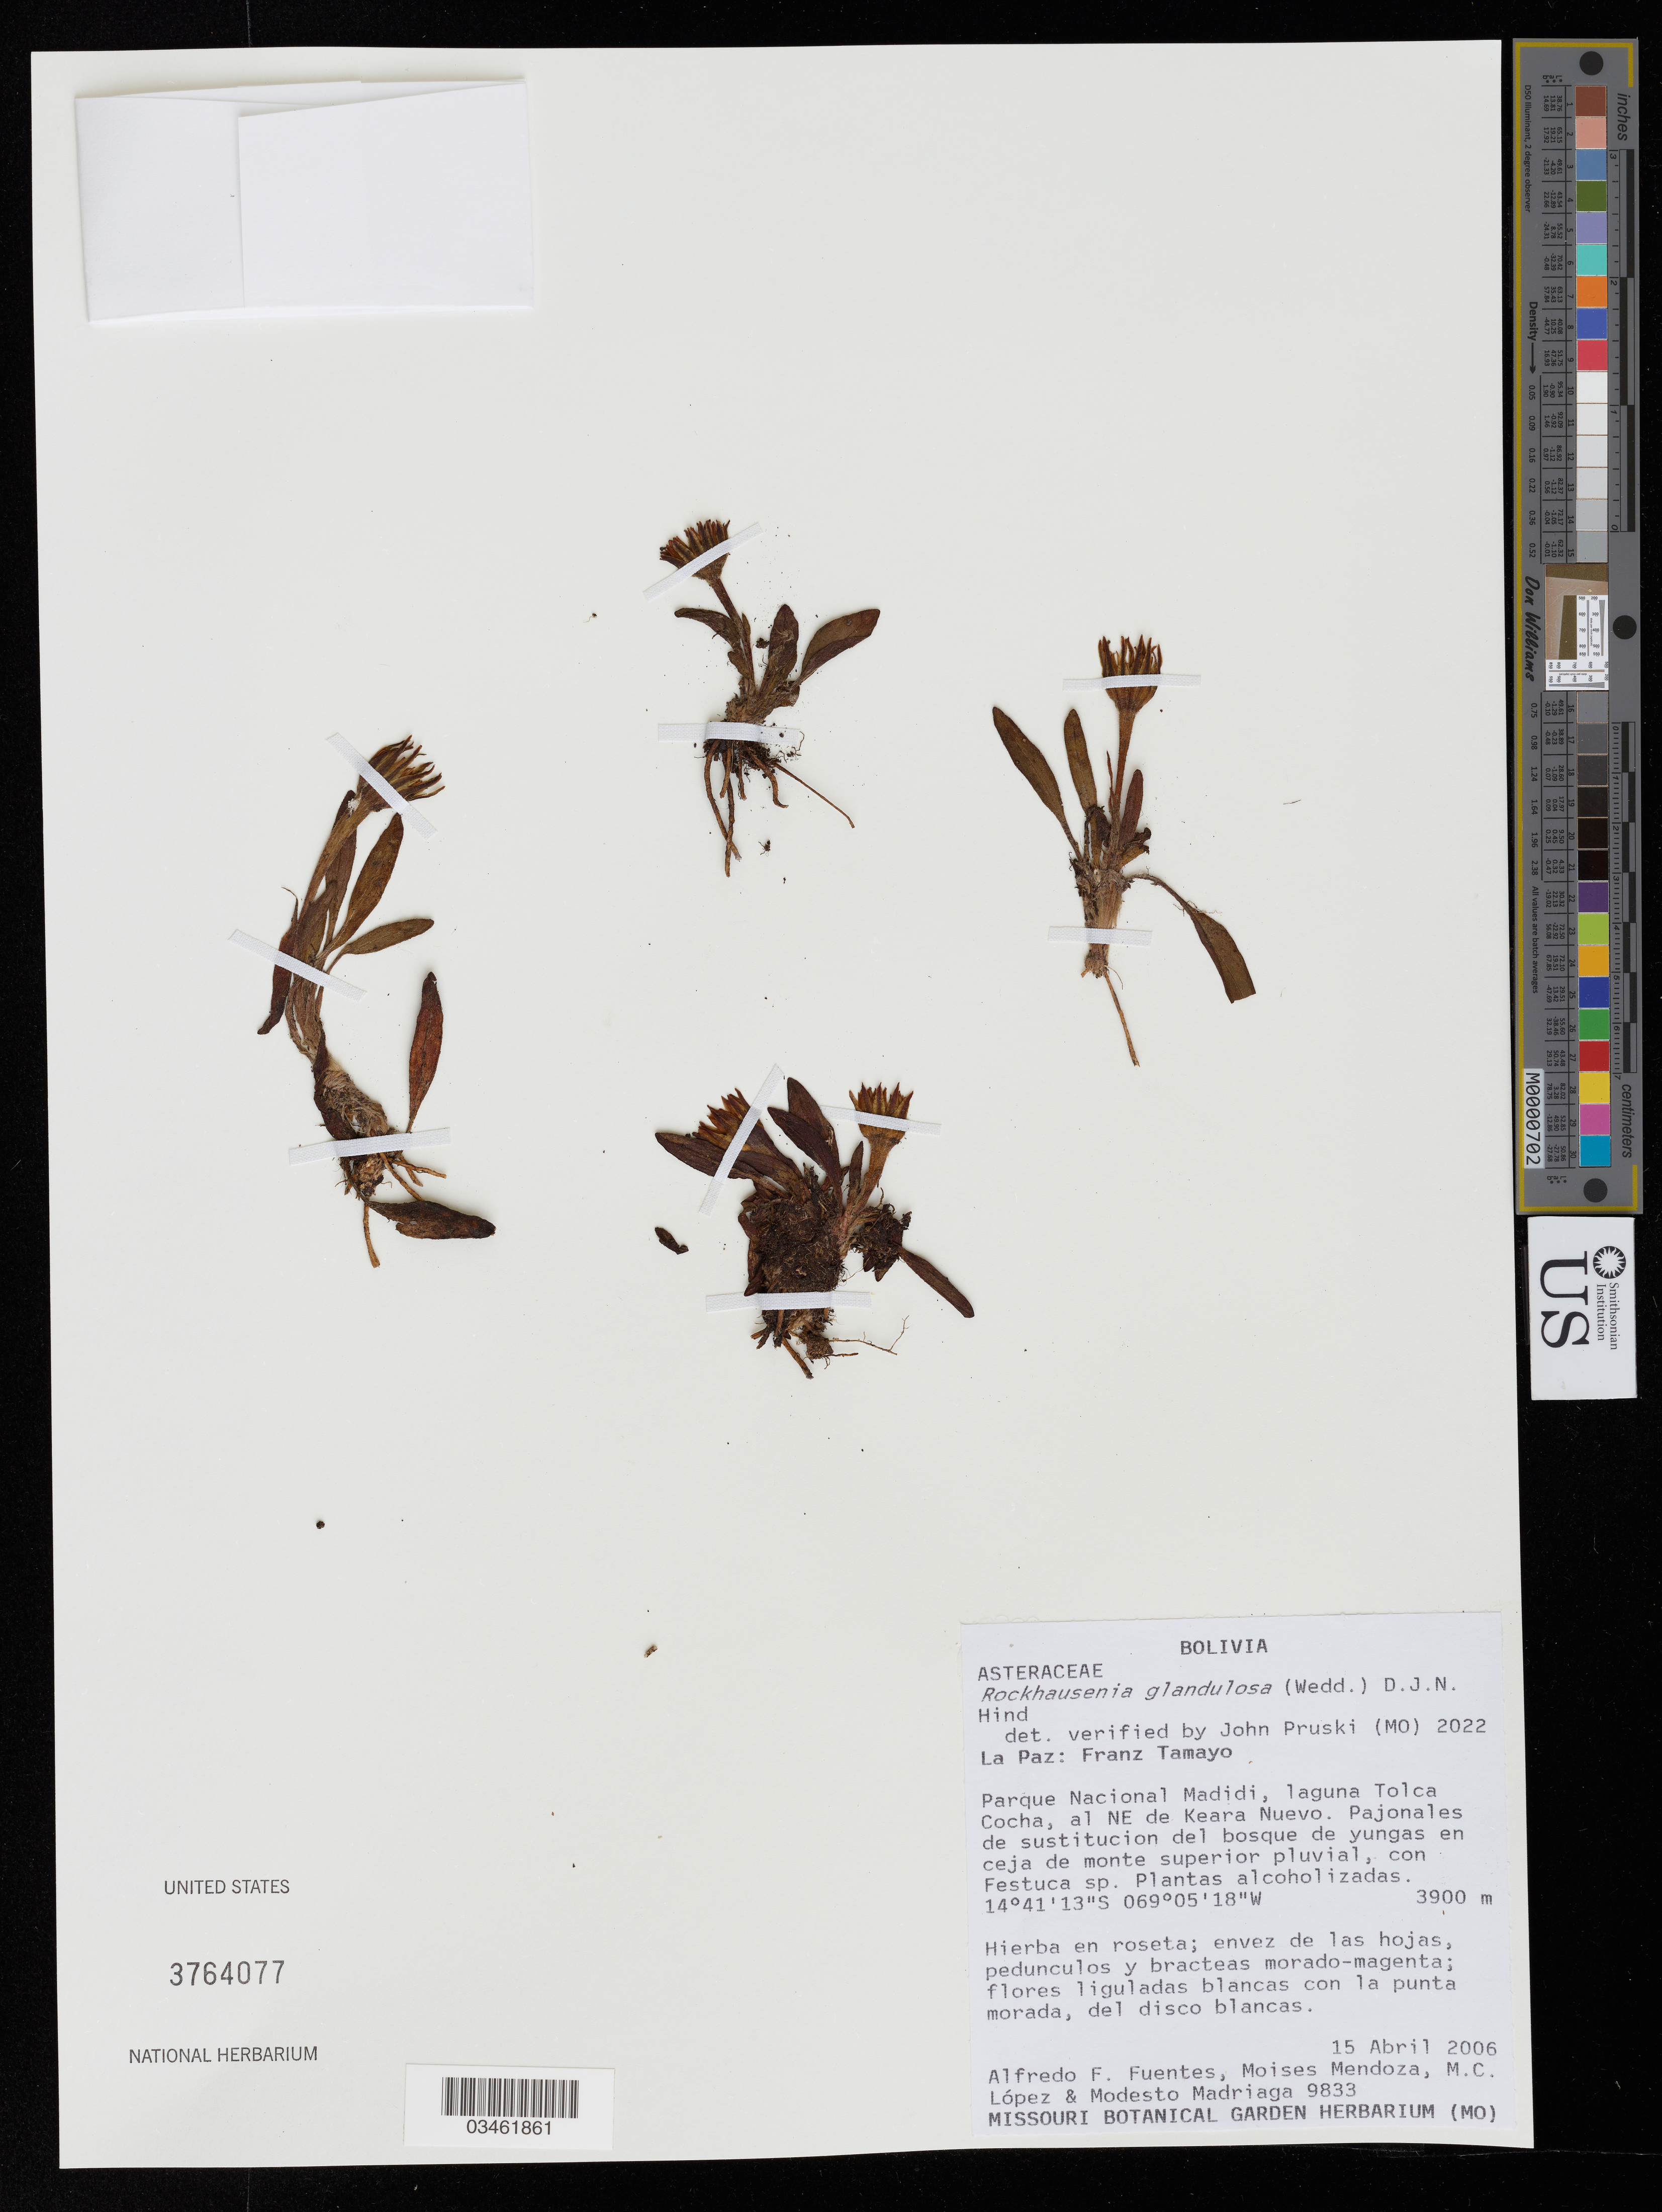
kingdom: Plantae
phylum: Tracheophyta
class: Magnoliopsida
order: Asterales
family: Asteraceae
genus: Senecio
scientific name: Senecio sp.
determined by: Kelloff, Carol L.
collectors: A. F. Fuentes, M. Mendoza, M. Lopez & M. Madriaga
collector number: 9833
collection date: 2006-04-15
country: Bolivia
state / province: La Paz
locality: Franz Tamayo. Parque Nacional Madidi, laguna Tolca Cocha, al NE de Keara Nuevo. Pajonales de sustitucion del bosque de yungas en ceja de monte superior pluvial.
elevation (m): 3900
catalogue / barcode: US 3764077